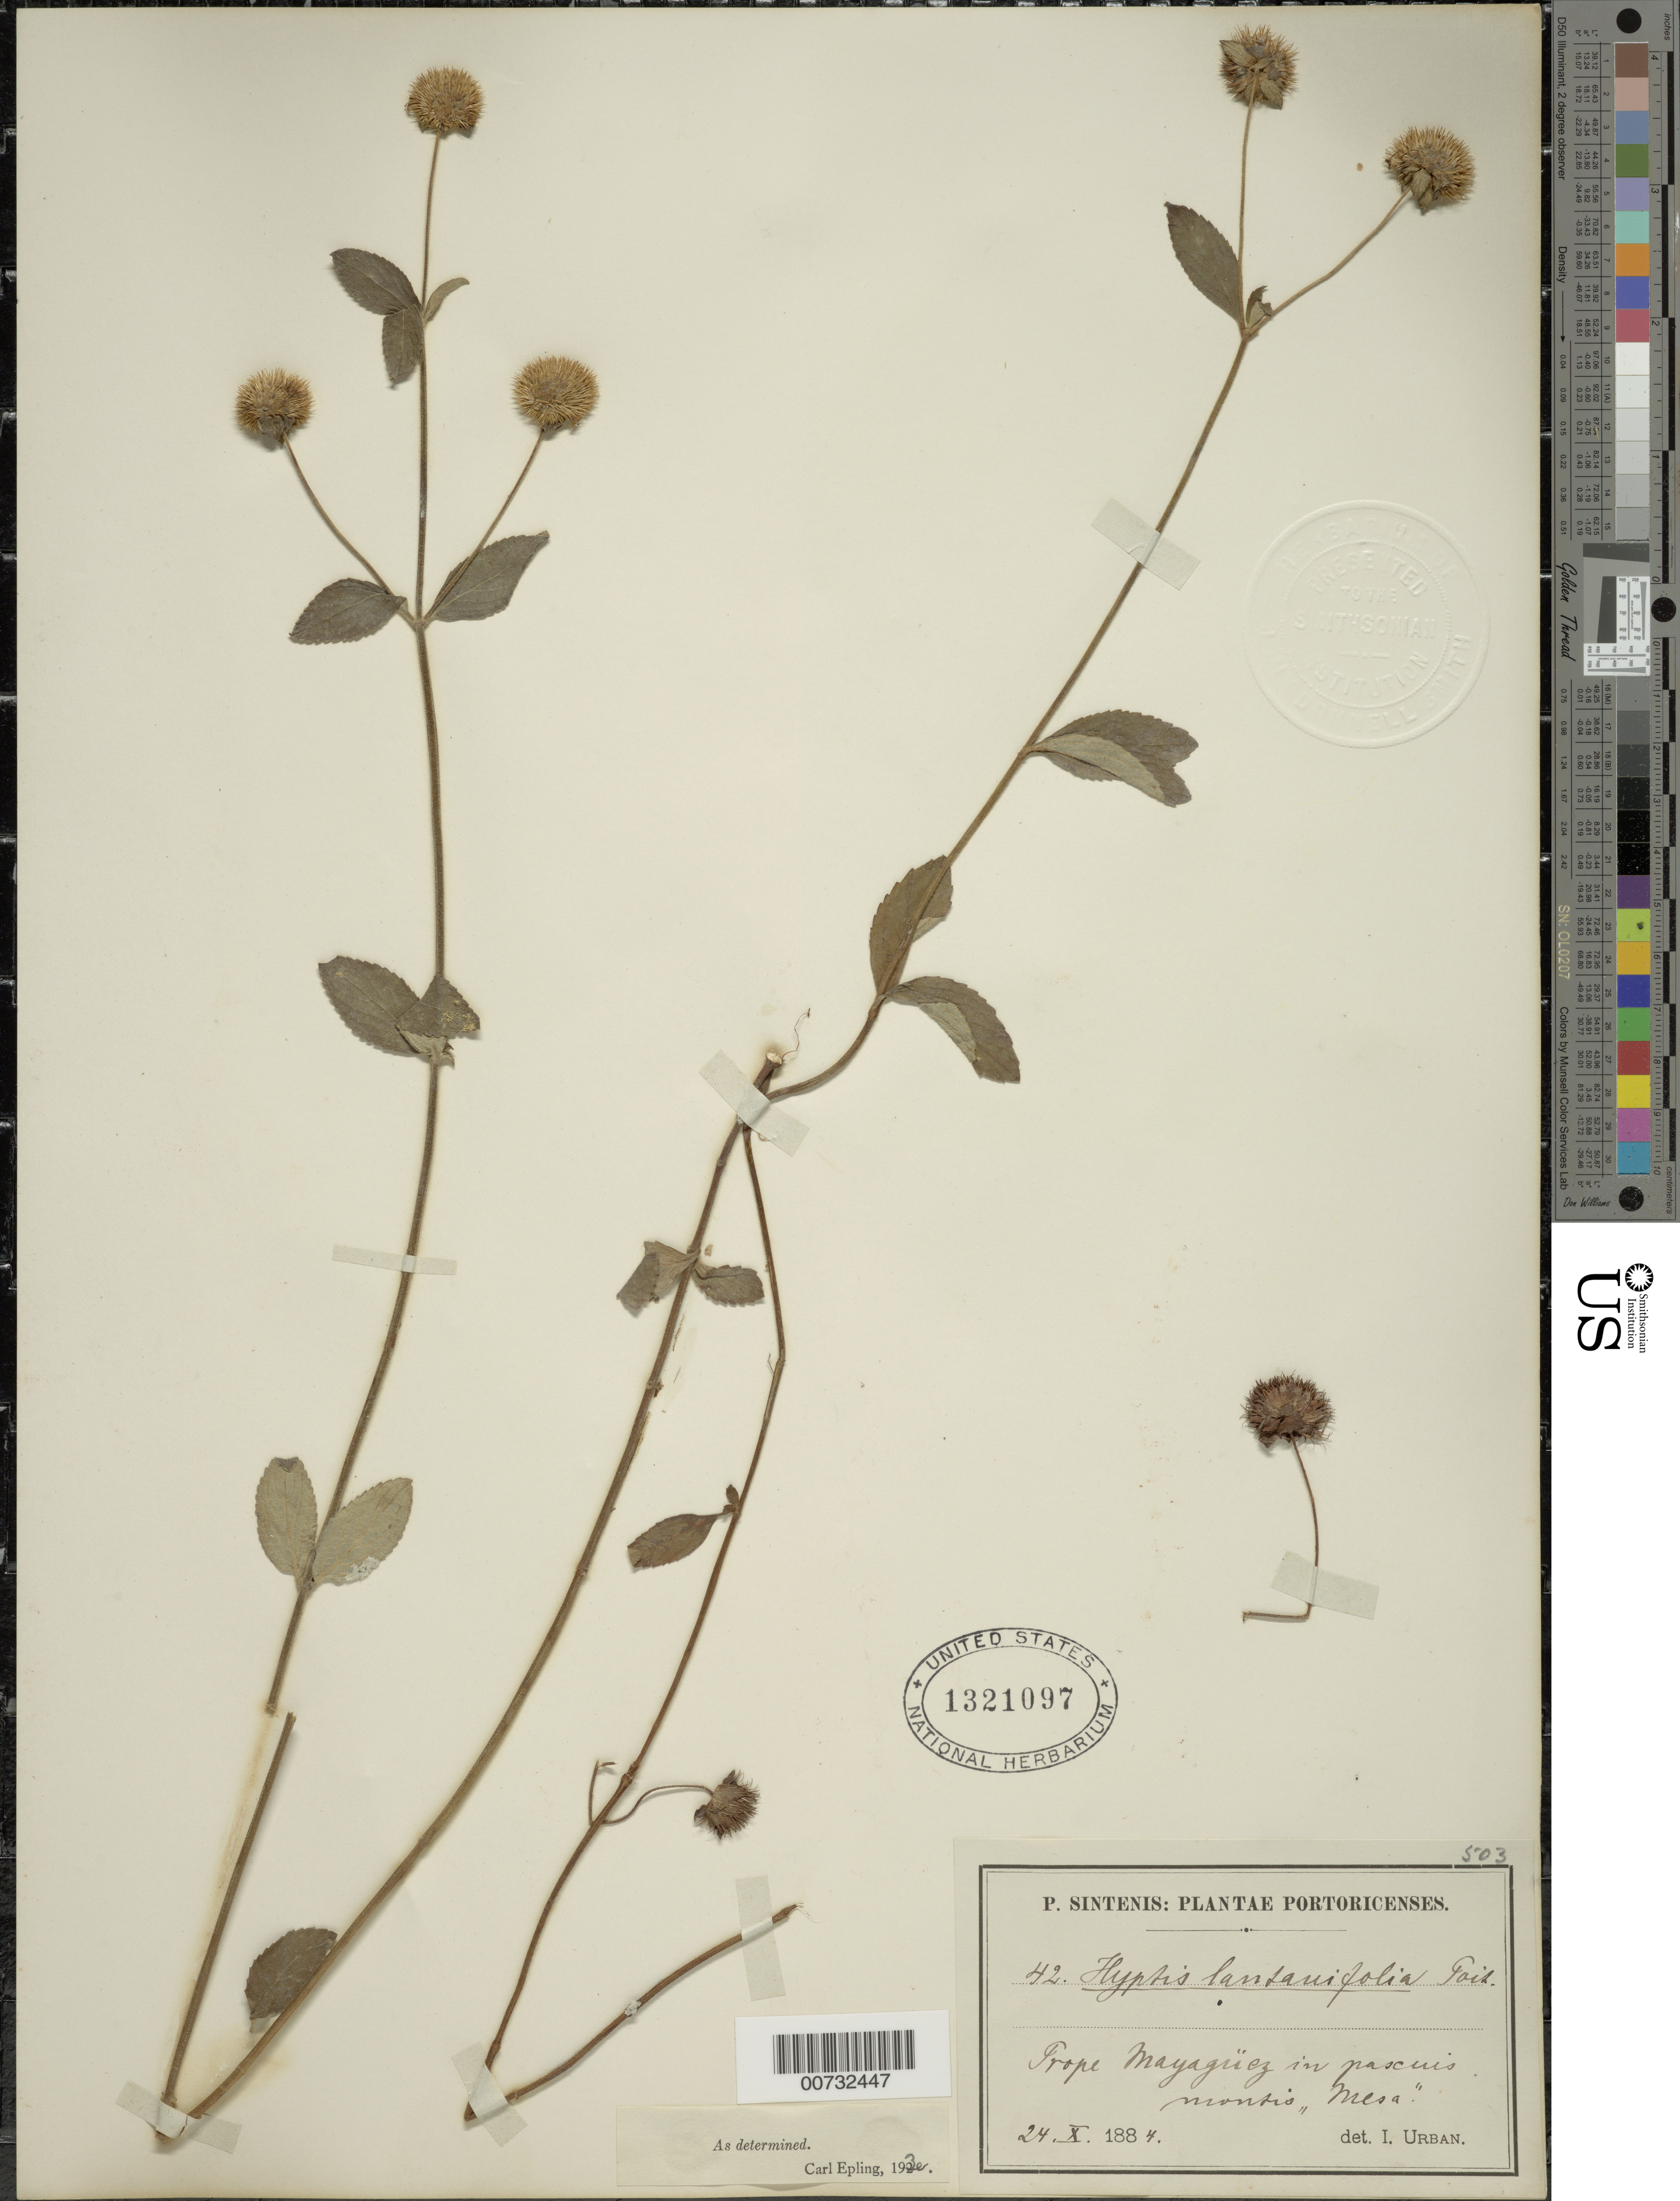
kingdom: Plantae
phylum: Tracheophyta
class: Magnoliopsida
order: Lamiales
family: Lamiaceae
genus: Hyptis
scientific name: Hyptis lantanifolia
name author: Poit.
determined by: Epling, C. C.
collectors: P. Sintenis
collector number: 42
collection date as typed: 24 Oct 1884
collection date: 1884-10-24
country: Puerto Rico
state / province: Mayagüez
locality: Prope Mayaguez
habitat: In pascuis Montis "Mesa"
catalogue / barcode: US 1321097